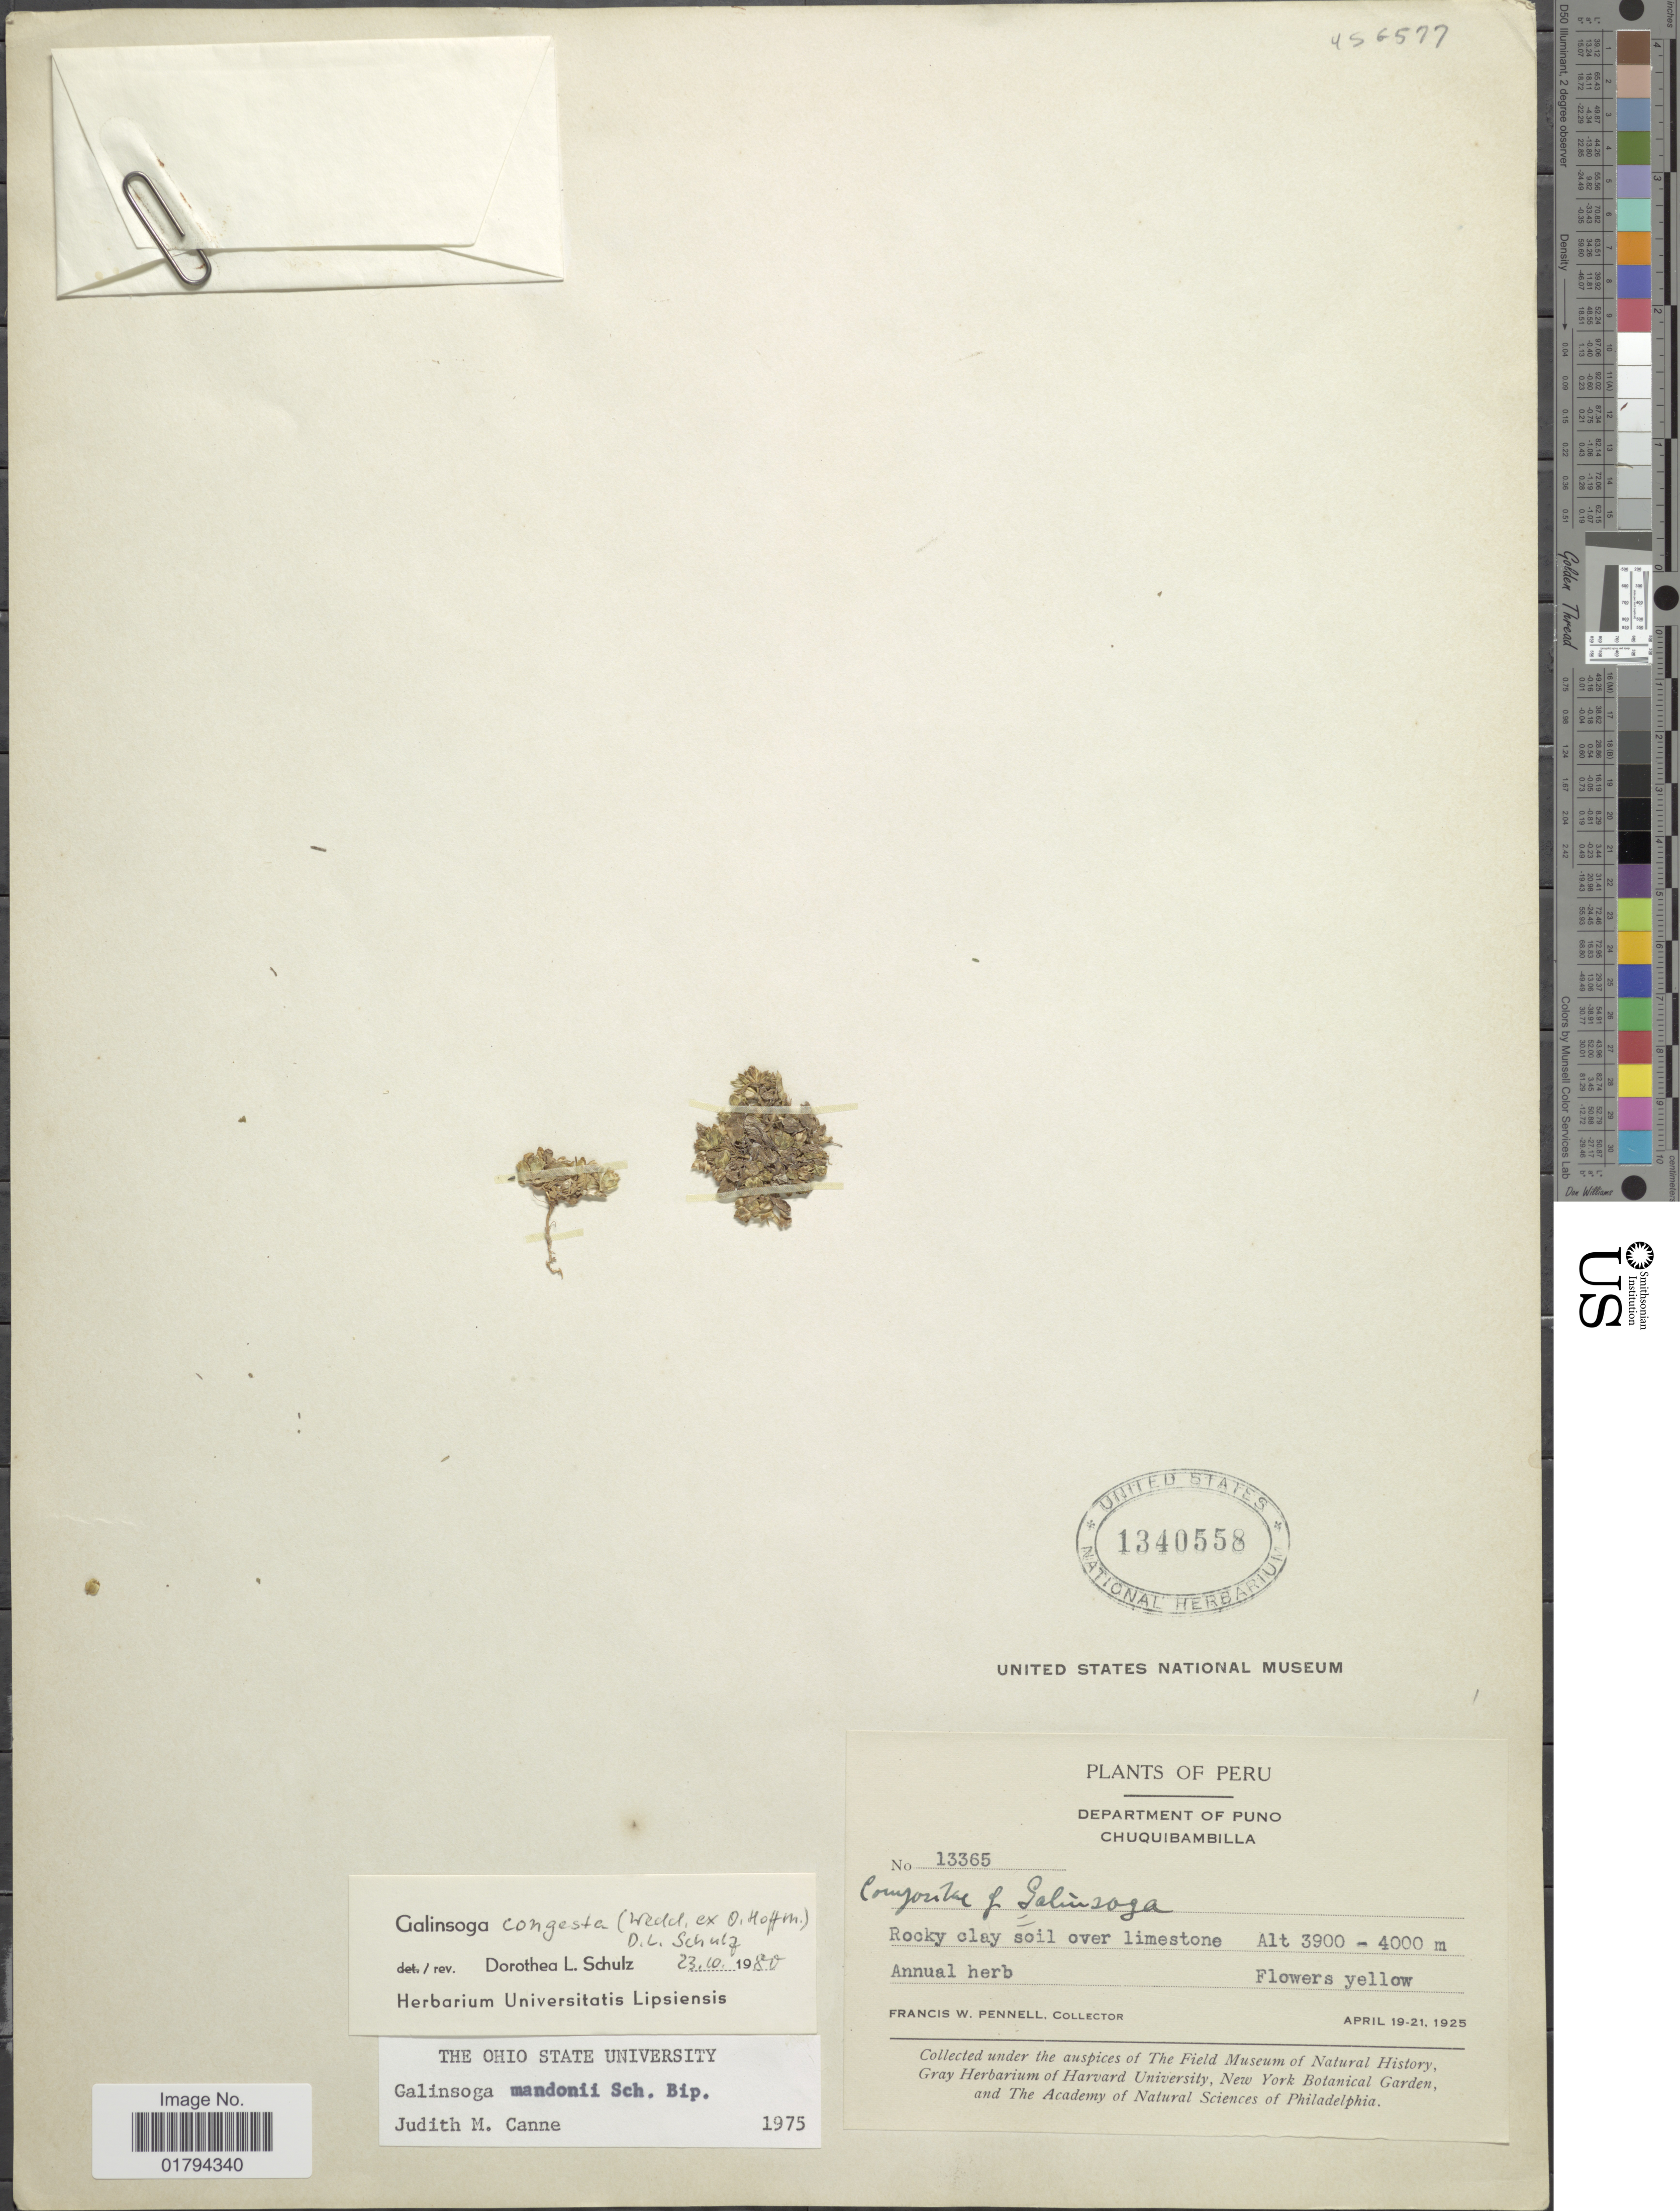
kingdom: Plantae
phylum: Tracheophyta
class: Magnoliopsida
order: Asterales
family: Asteraceae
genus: Galinsoga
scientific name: Galinsoga congesta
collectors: F. W. Pennell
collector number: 13365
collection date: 1925-04-19/1925-04-21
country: Peru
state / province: Puno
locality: Chuquibambilla.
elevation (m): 3900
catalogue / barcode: US 1340558